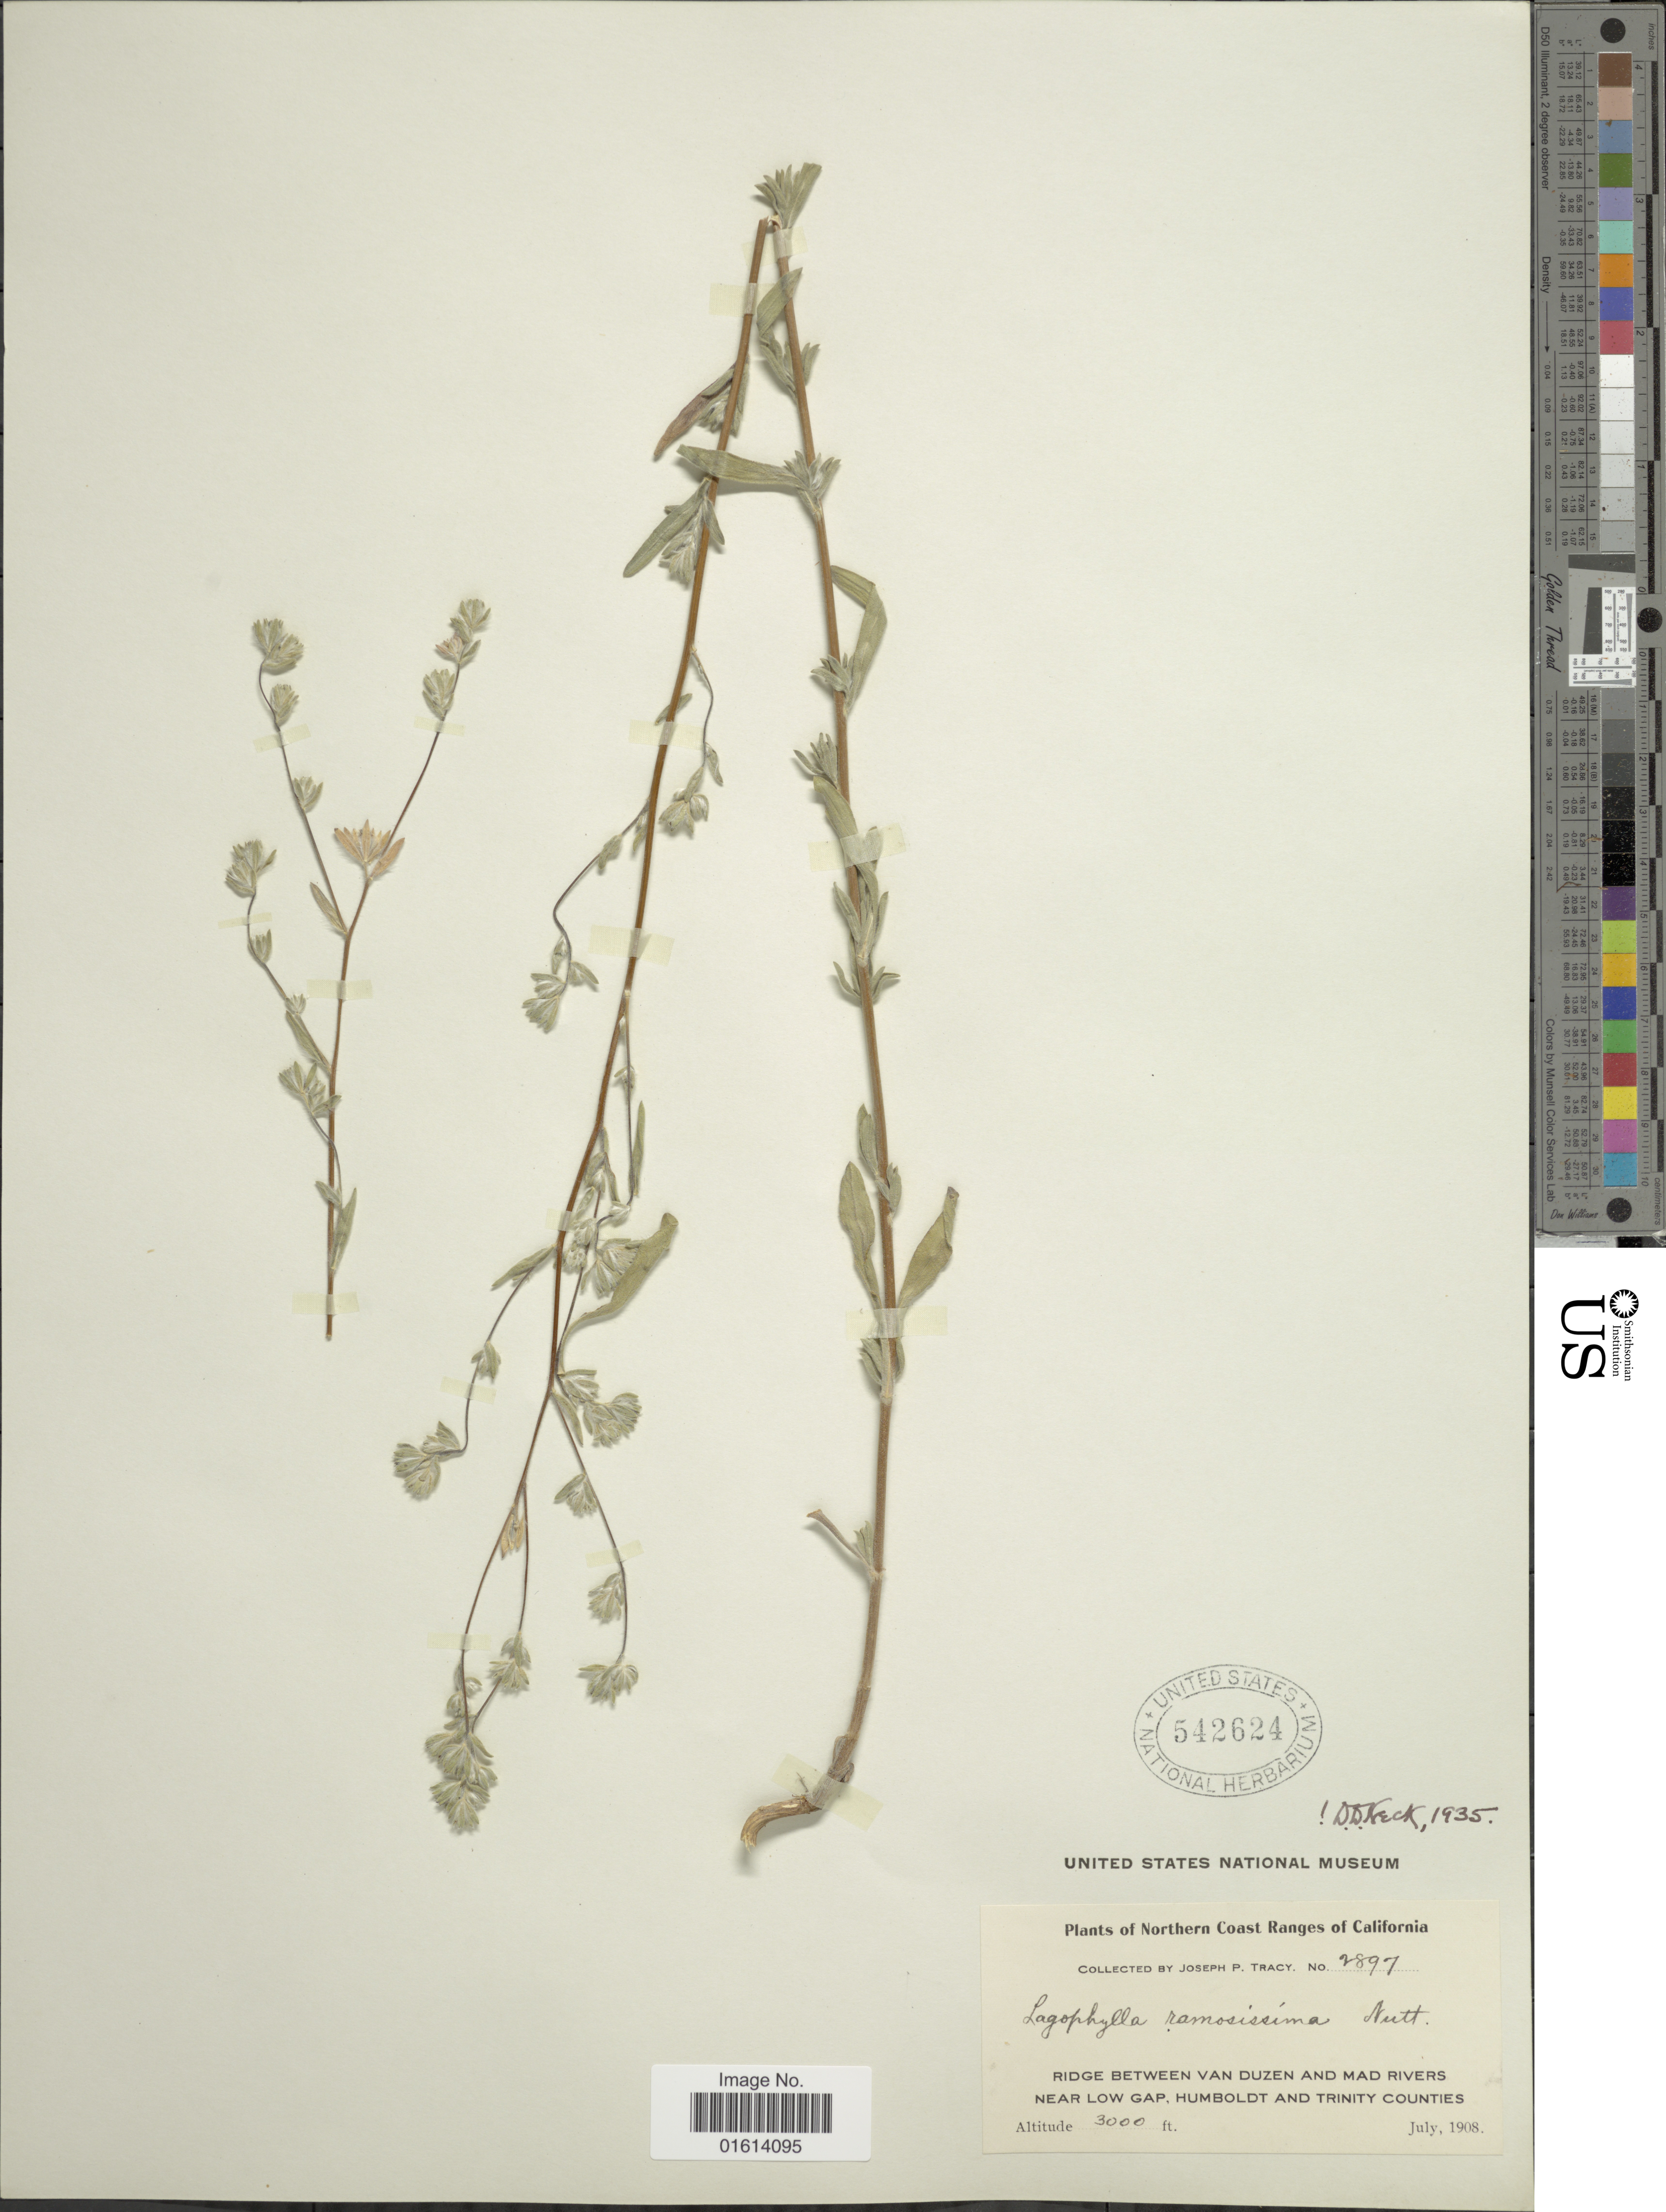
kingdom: Plantae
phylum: Tracheophyta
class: Magnoliopsida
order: Asterales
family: Asteraceae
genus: Lagophylla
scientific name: Lagophylla ramosissima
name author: Nutt.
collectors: J. Tracy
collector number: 2897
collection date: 1908-07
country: United States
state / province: California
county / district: Trinity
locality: Northern Coast Ranges of California, ridge between Vam Duzen and Mad Rivers, near Low Gap, Humboldt and Trinity Counties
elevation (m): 914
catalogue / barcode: US 542624